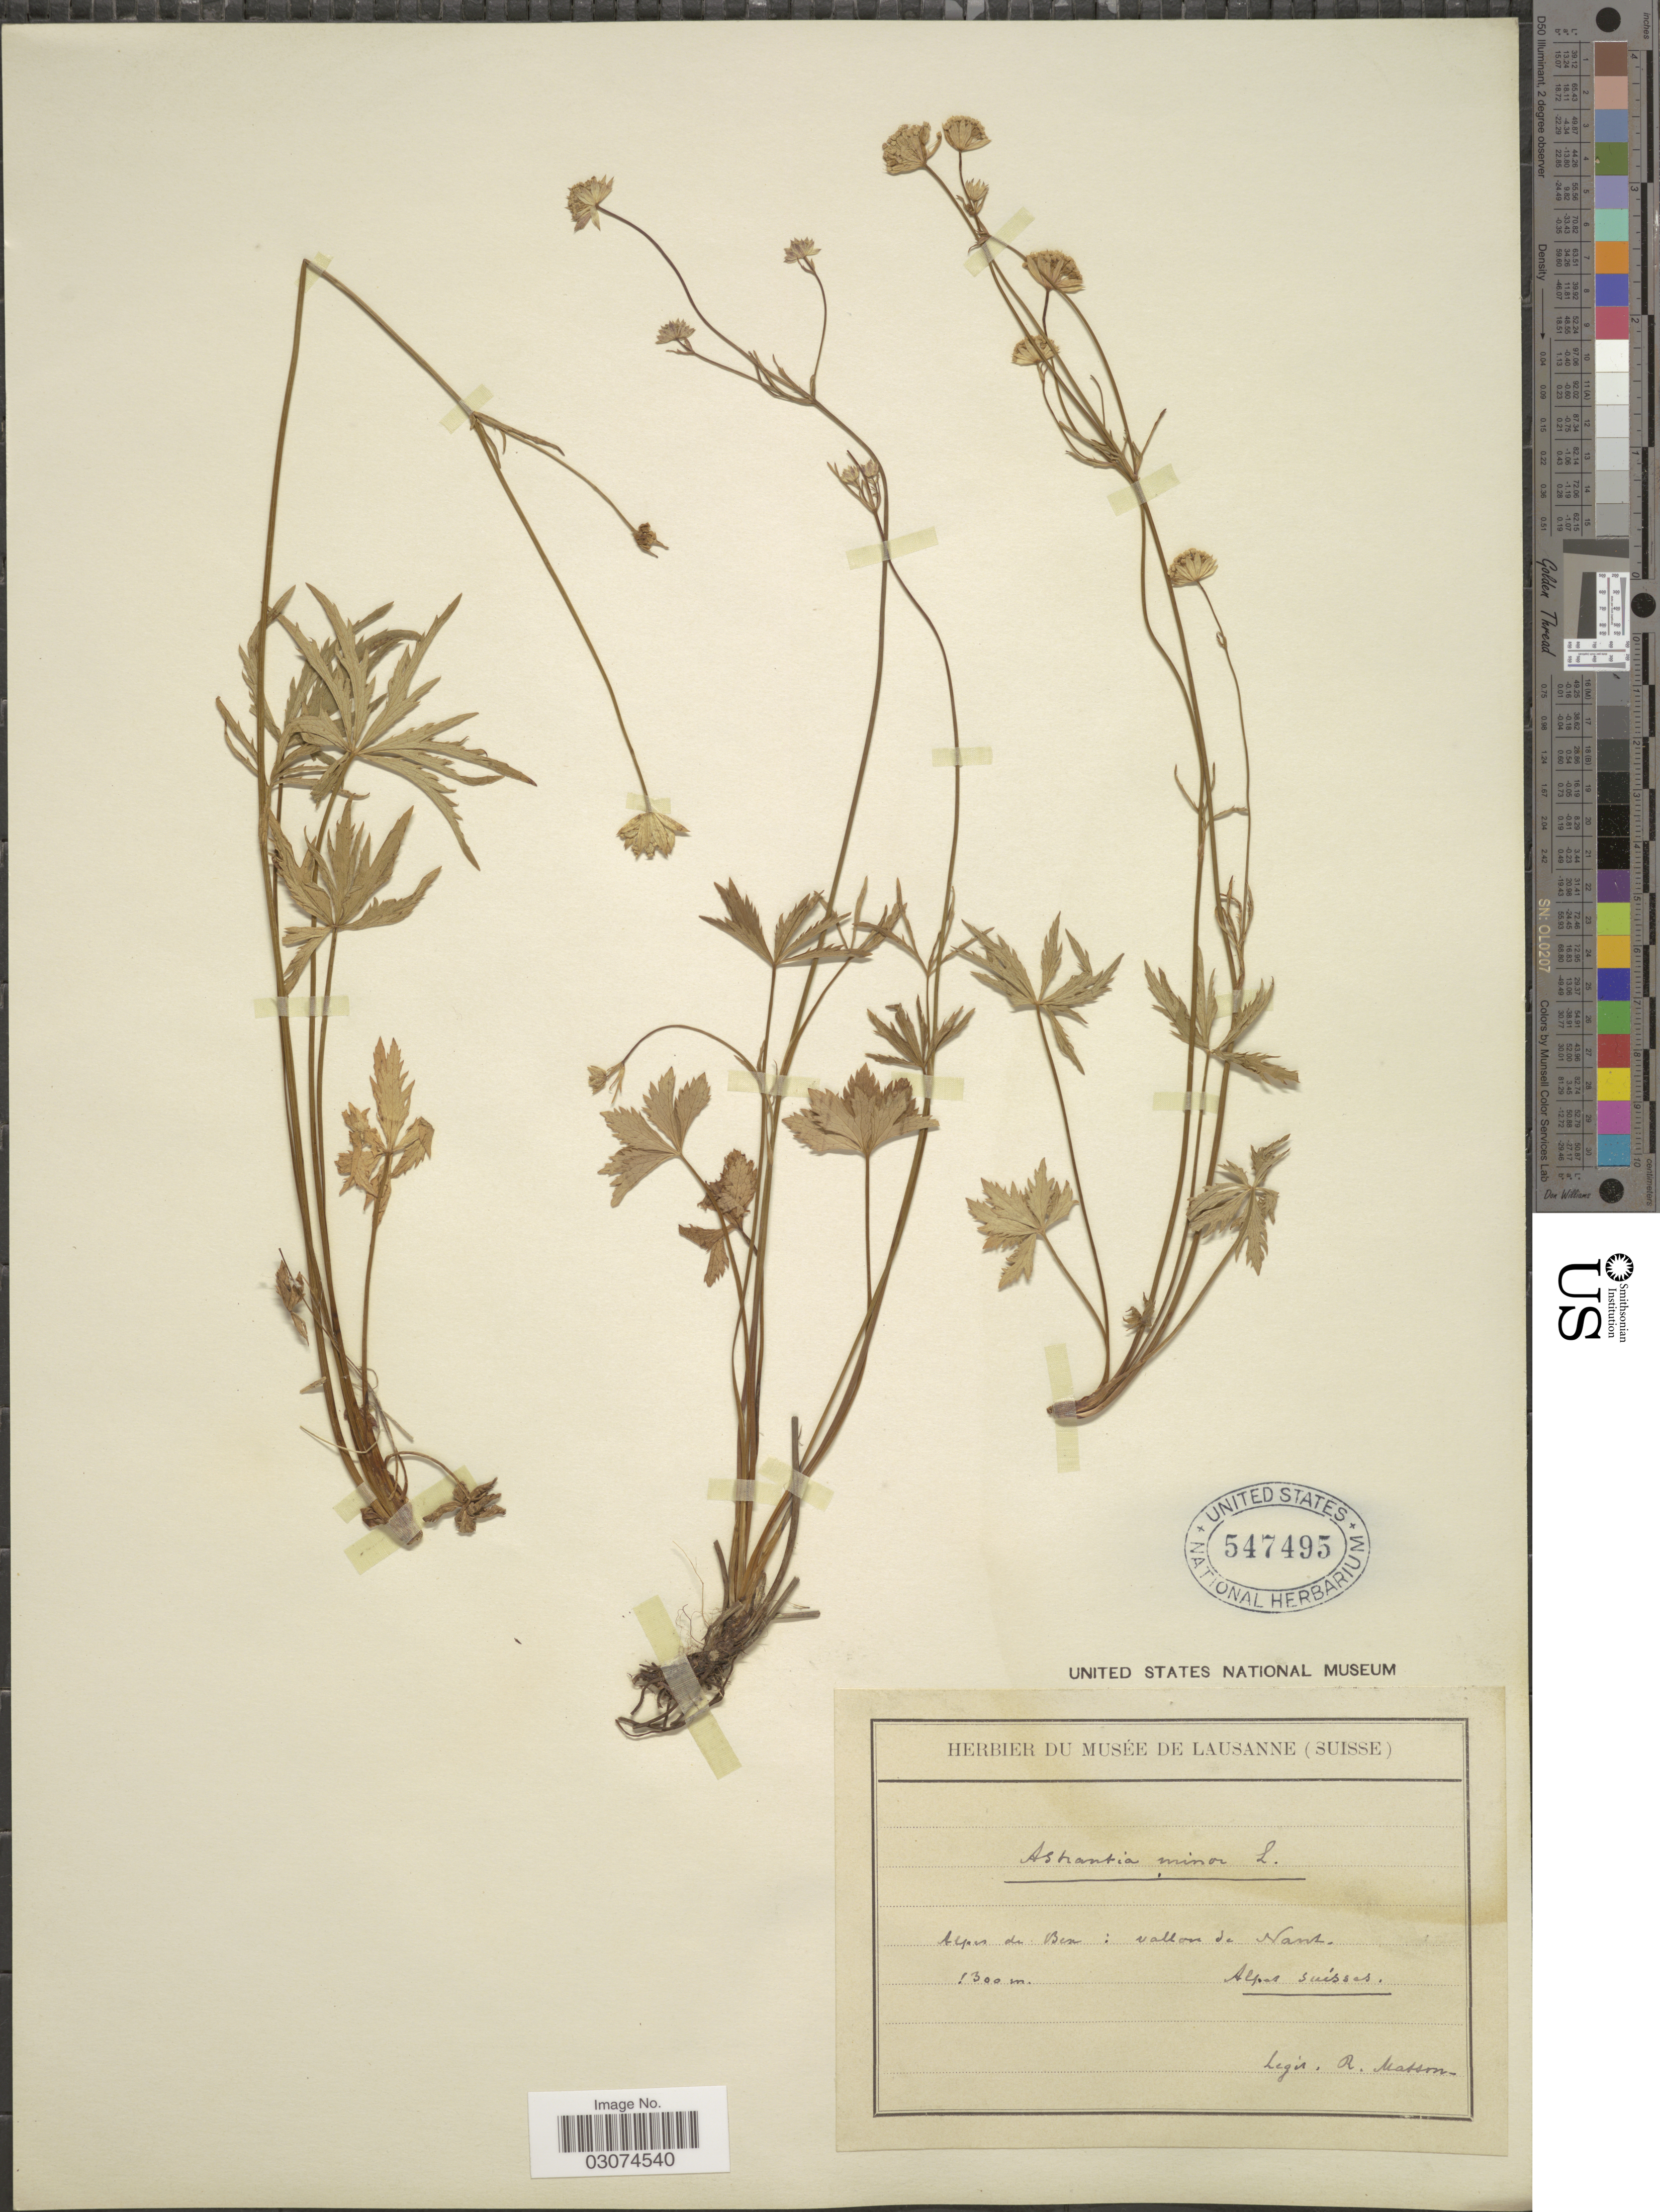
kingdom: Plantae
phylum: Tracheophyta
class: Magnoliopsida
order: Apiales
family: Apiaceae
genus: Astrantia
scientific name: Astrantia minor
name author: L.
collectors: R. Masson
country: Switzerland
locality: Alpes de Ben: vallon de Nant. Alpes suísses.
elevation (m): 1300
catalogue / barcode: US 547495